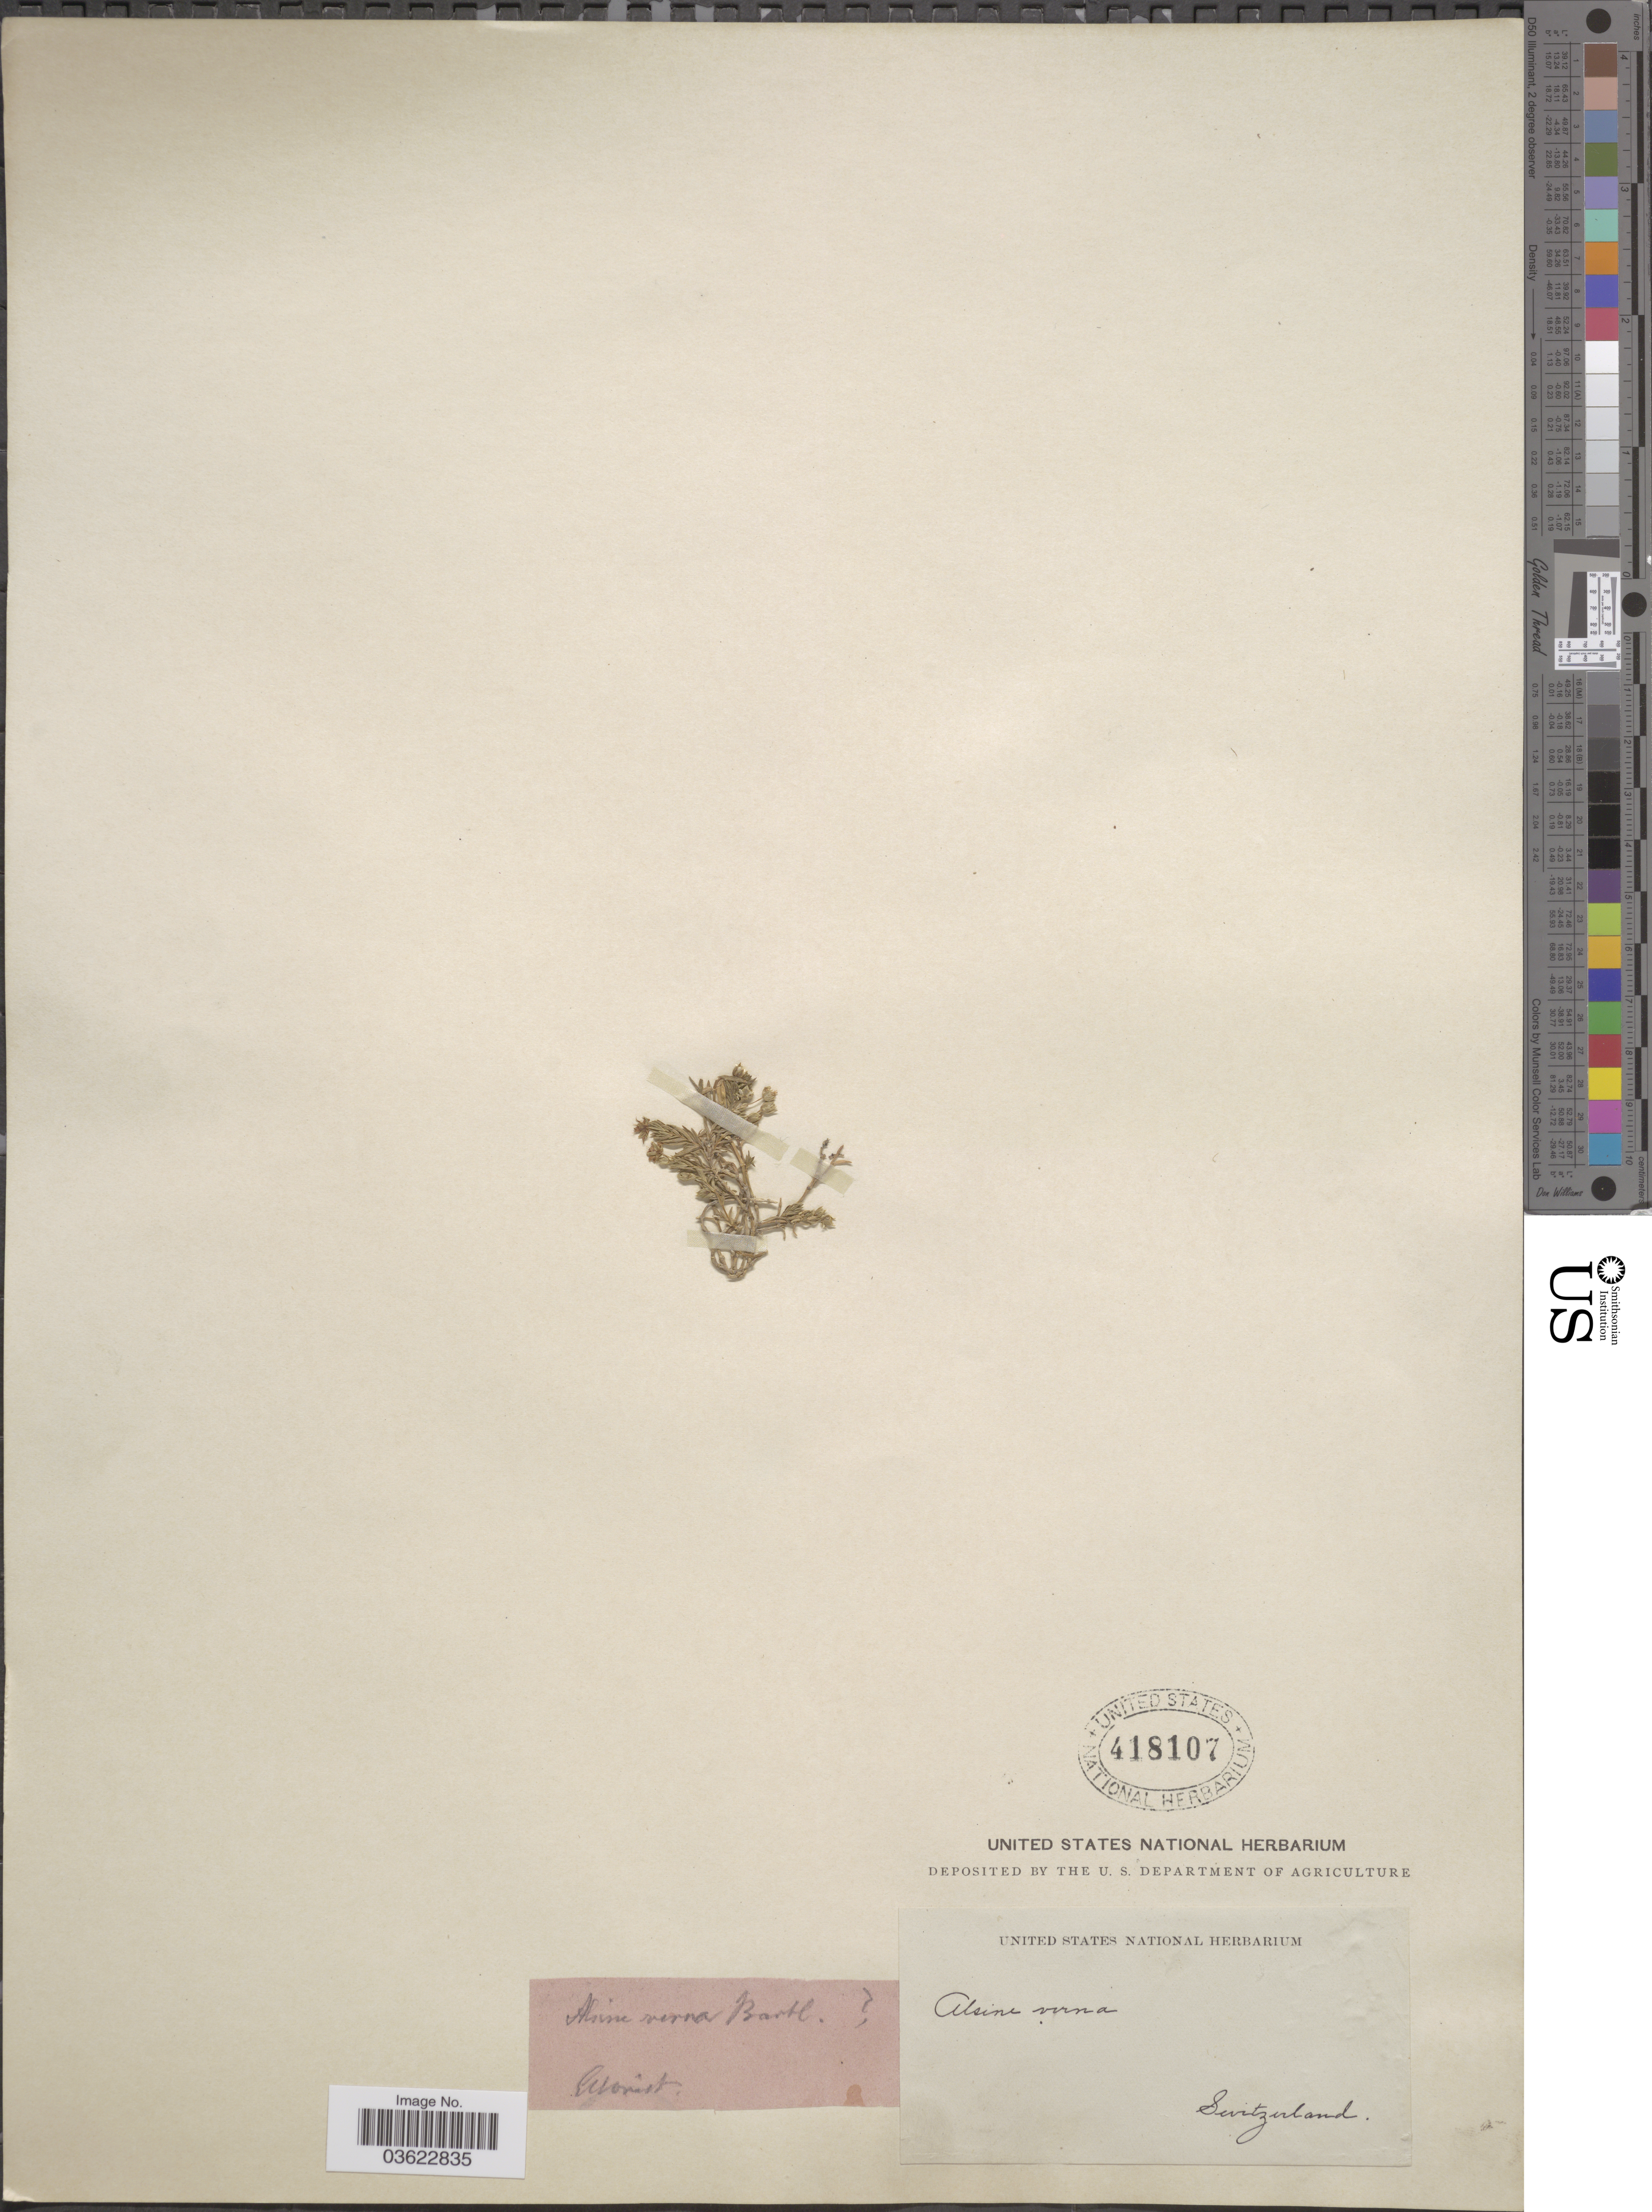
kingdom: Plantae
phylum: Tracheophyta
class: Magnoliopsida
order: Caryophyllales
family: Caryophyllaceae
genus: Arenaria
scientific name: Arenaria sp.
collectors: U.S. National Herbarium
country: Switzerland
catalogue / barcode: US 418107